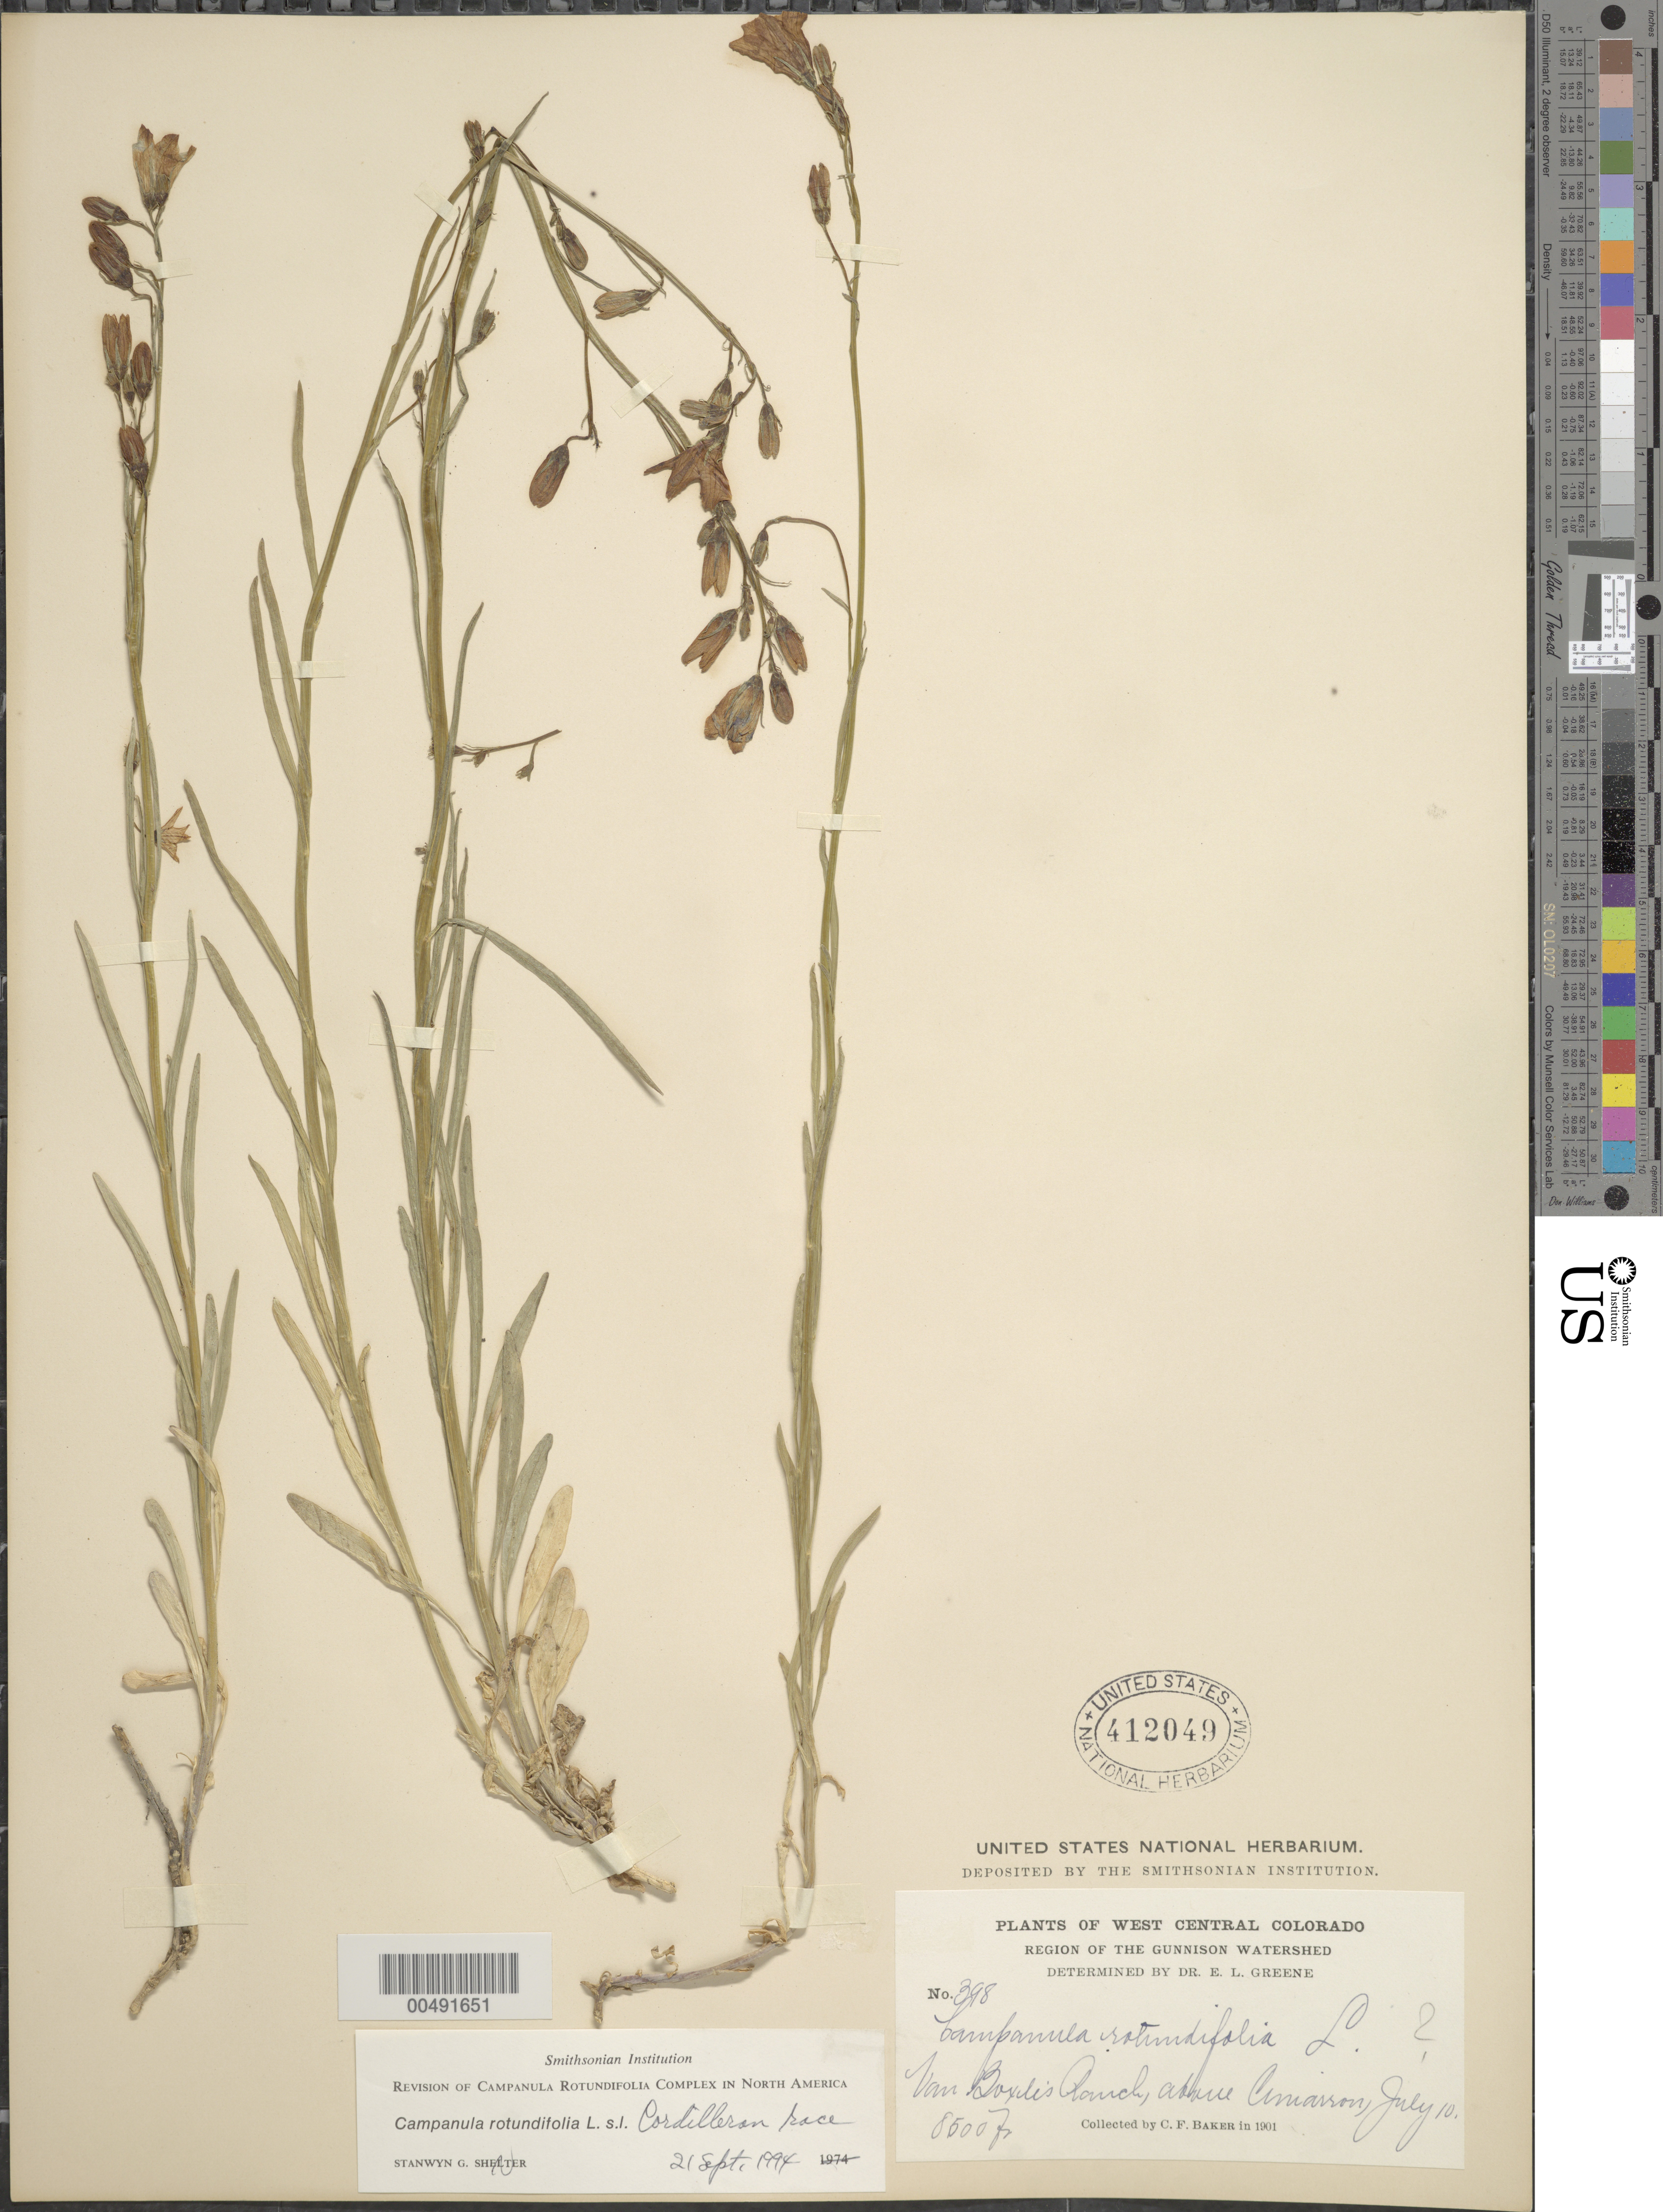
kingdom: Plantae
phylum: Tracheophyta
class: Magnoliopsida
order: Asterales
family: Campanulaceae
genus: Campanula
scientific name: Campanula rotundifolia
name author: L.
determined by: Greene, Edward L.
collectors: C. F. Baker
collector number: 398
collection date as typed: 10 Jul 1901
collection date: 1901-07-10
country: United States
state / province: Colorado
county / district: El Paso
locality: Van Boyle's (Boxiles?) Ranch, above Cimarron, Gunnison Watershed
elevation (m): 2591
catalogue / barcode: US 412049